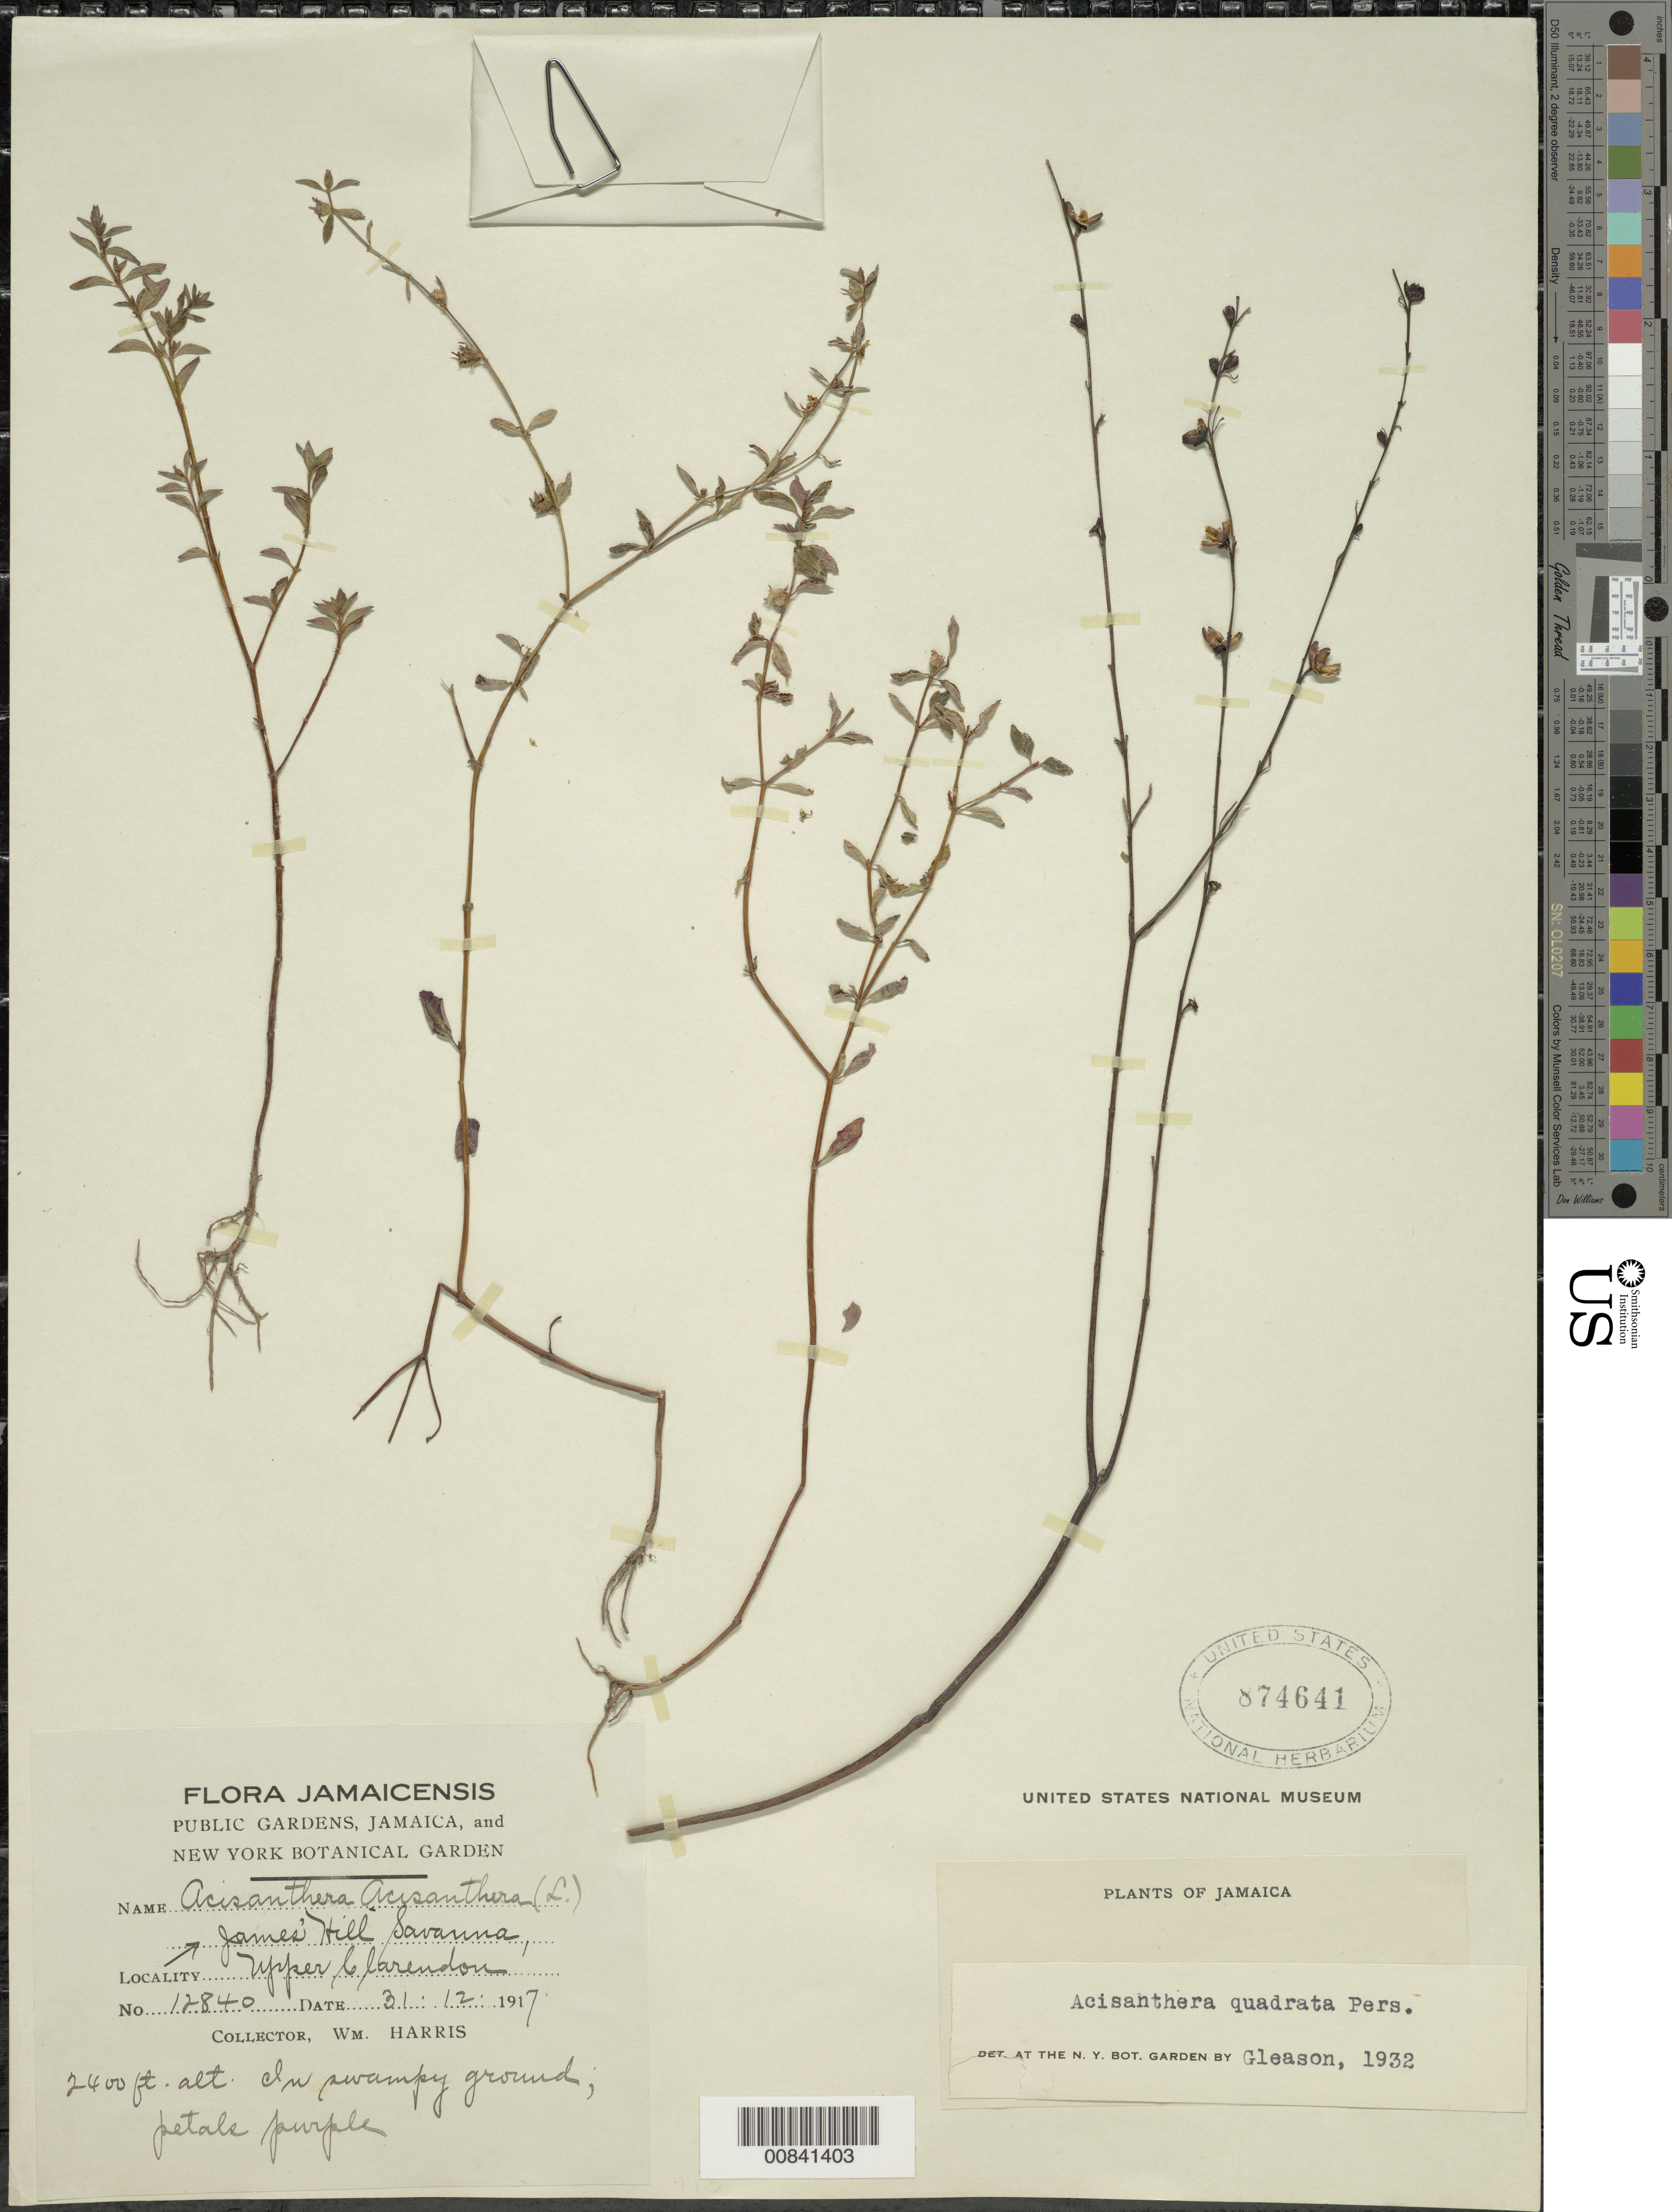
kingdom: Plantae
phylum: Tracheophyta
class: Magnoliopsida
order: Myrtales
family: Melastomataceae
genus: Acisanthera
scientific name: Acisanthera erecta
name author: Gleason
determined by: Nunes da Silva, Diego, (RB), Jardim Botanico do Rio de Janeiro - Herbario (BRAZIL)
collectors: W. H. Harris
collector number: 12840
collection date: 1917-12-31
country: Jamaica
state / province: Clarendon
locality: James' Hill Savanna.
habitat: In swampy ground.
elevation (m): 732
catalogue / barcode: US 874641